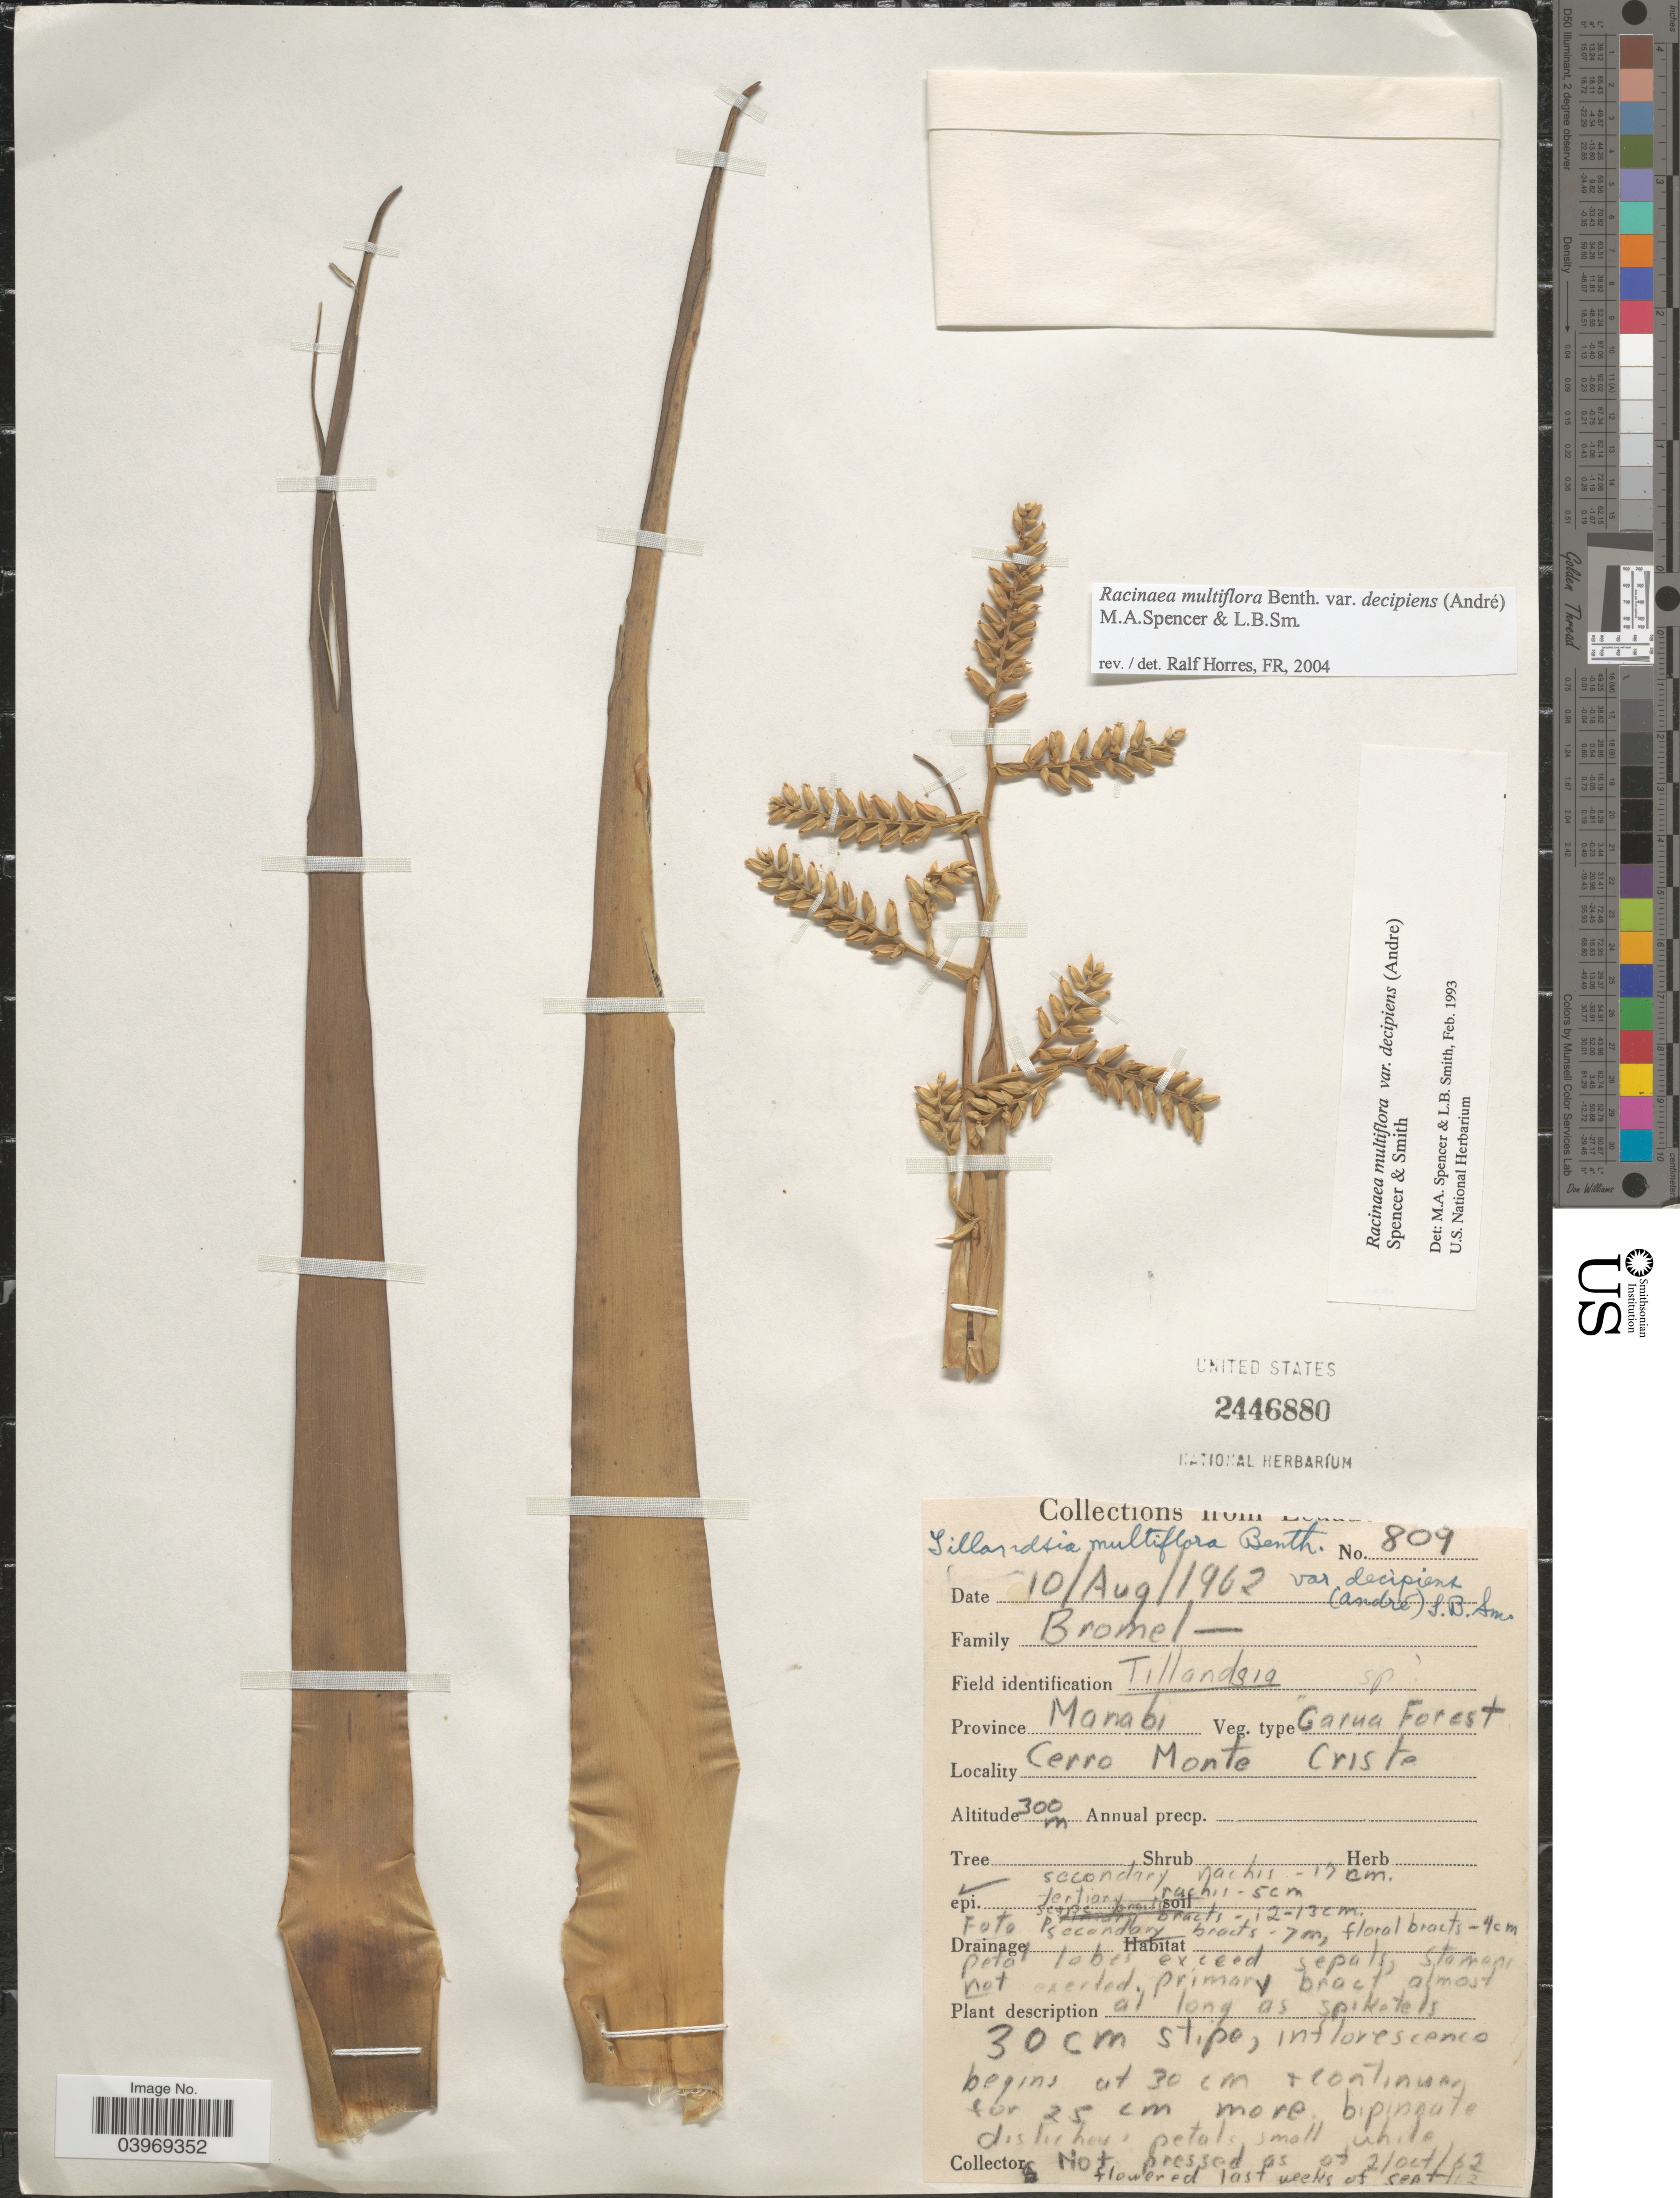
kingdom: Plantae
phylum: Tracheophyta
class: Liliopsida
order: Poales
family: Bromeliaceae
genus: Racinaea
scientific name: Racinaea multiflora var. decipiens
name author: (André) M.A. Spencer & L.B. Sm.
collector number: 809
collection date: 1962-08-10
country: Ecuador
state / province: Manabí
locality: Cerro Monte Criste.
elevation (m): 300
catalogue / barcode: US 2446880